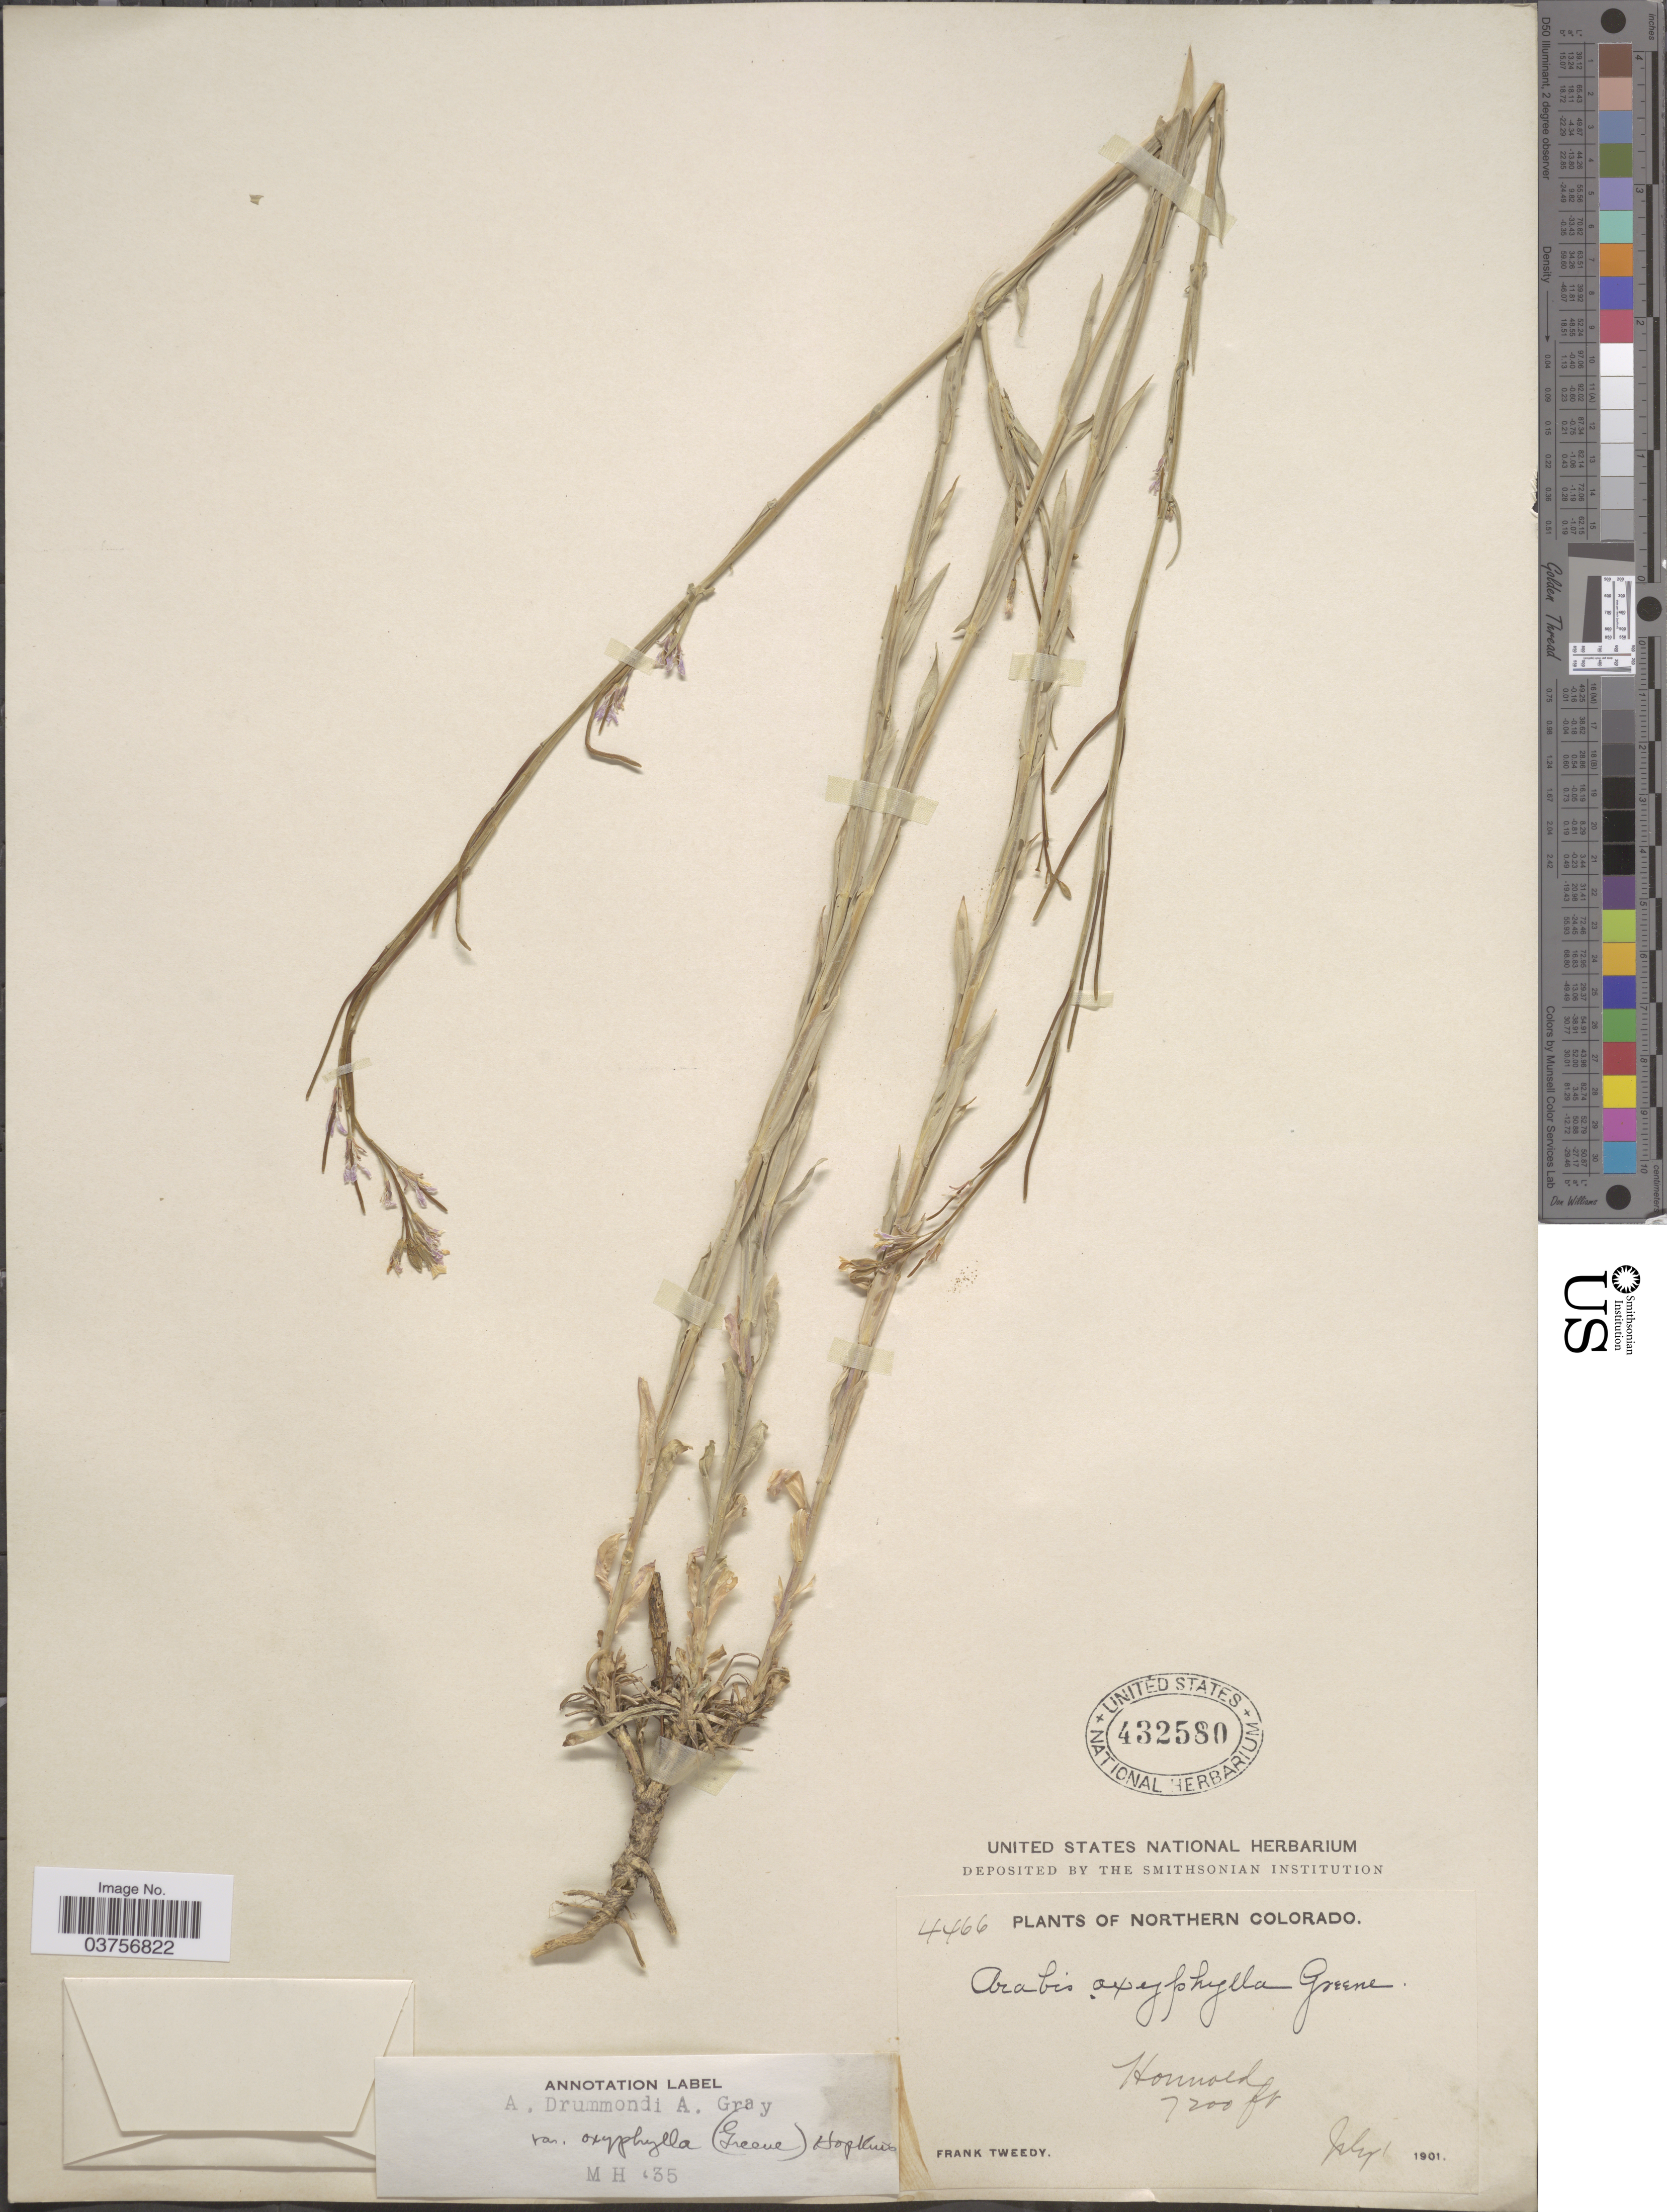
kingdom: Plantae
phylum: Tracheophyta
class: Magnoliopsida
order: Brassicales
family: Brassicaceae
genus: Arabis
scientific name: Arabis drummondii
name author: A. Gray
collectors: F. Tweedy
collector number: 4466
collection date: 1901-07-01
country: United States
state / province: Colorado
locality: Northern Colorado. Honnold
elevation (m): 2195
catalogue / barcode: US 432580